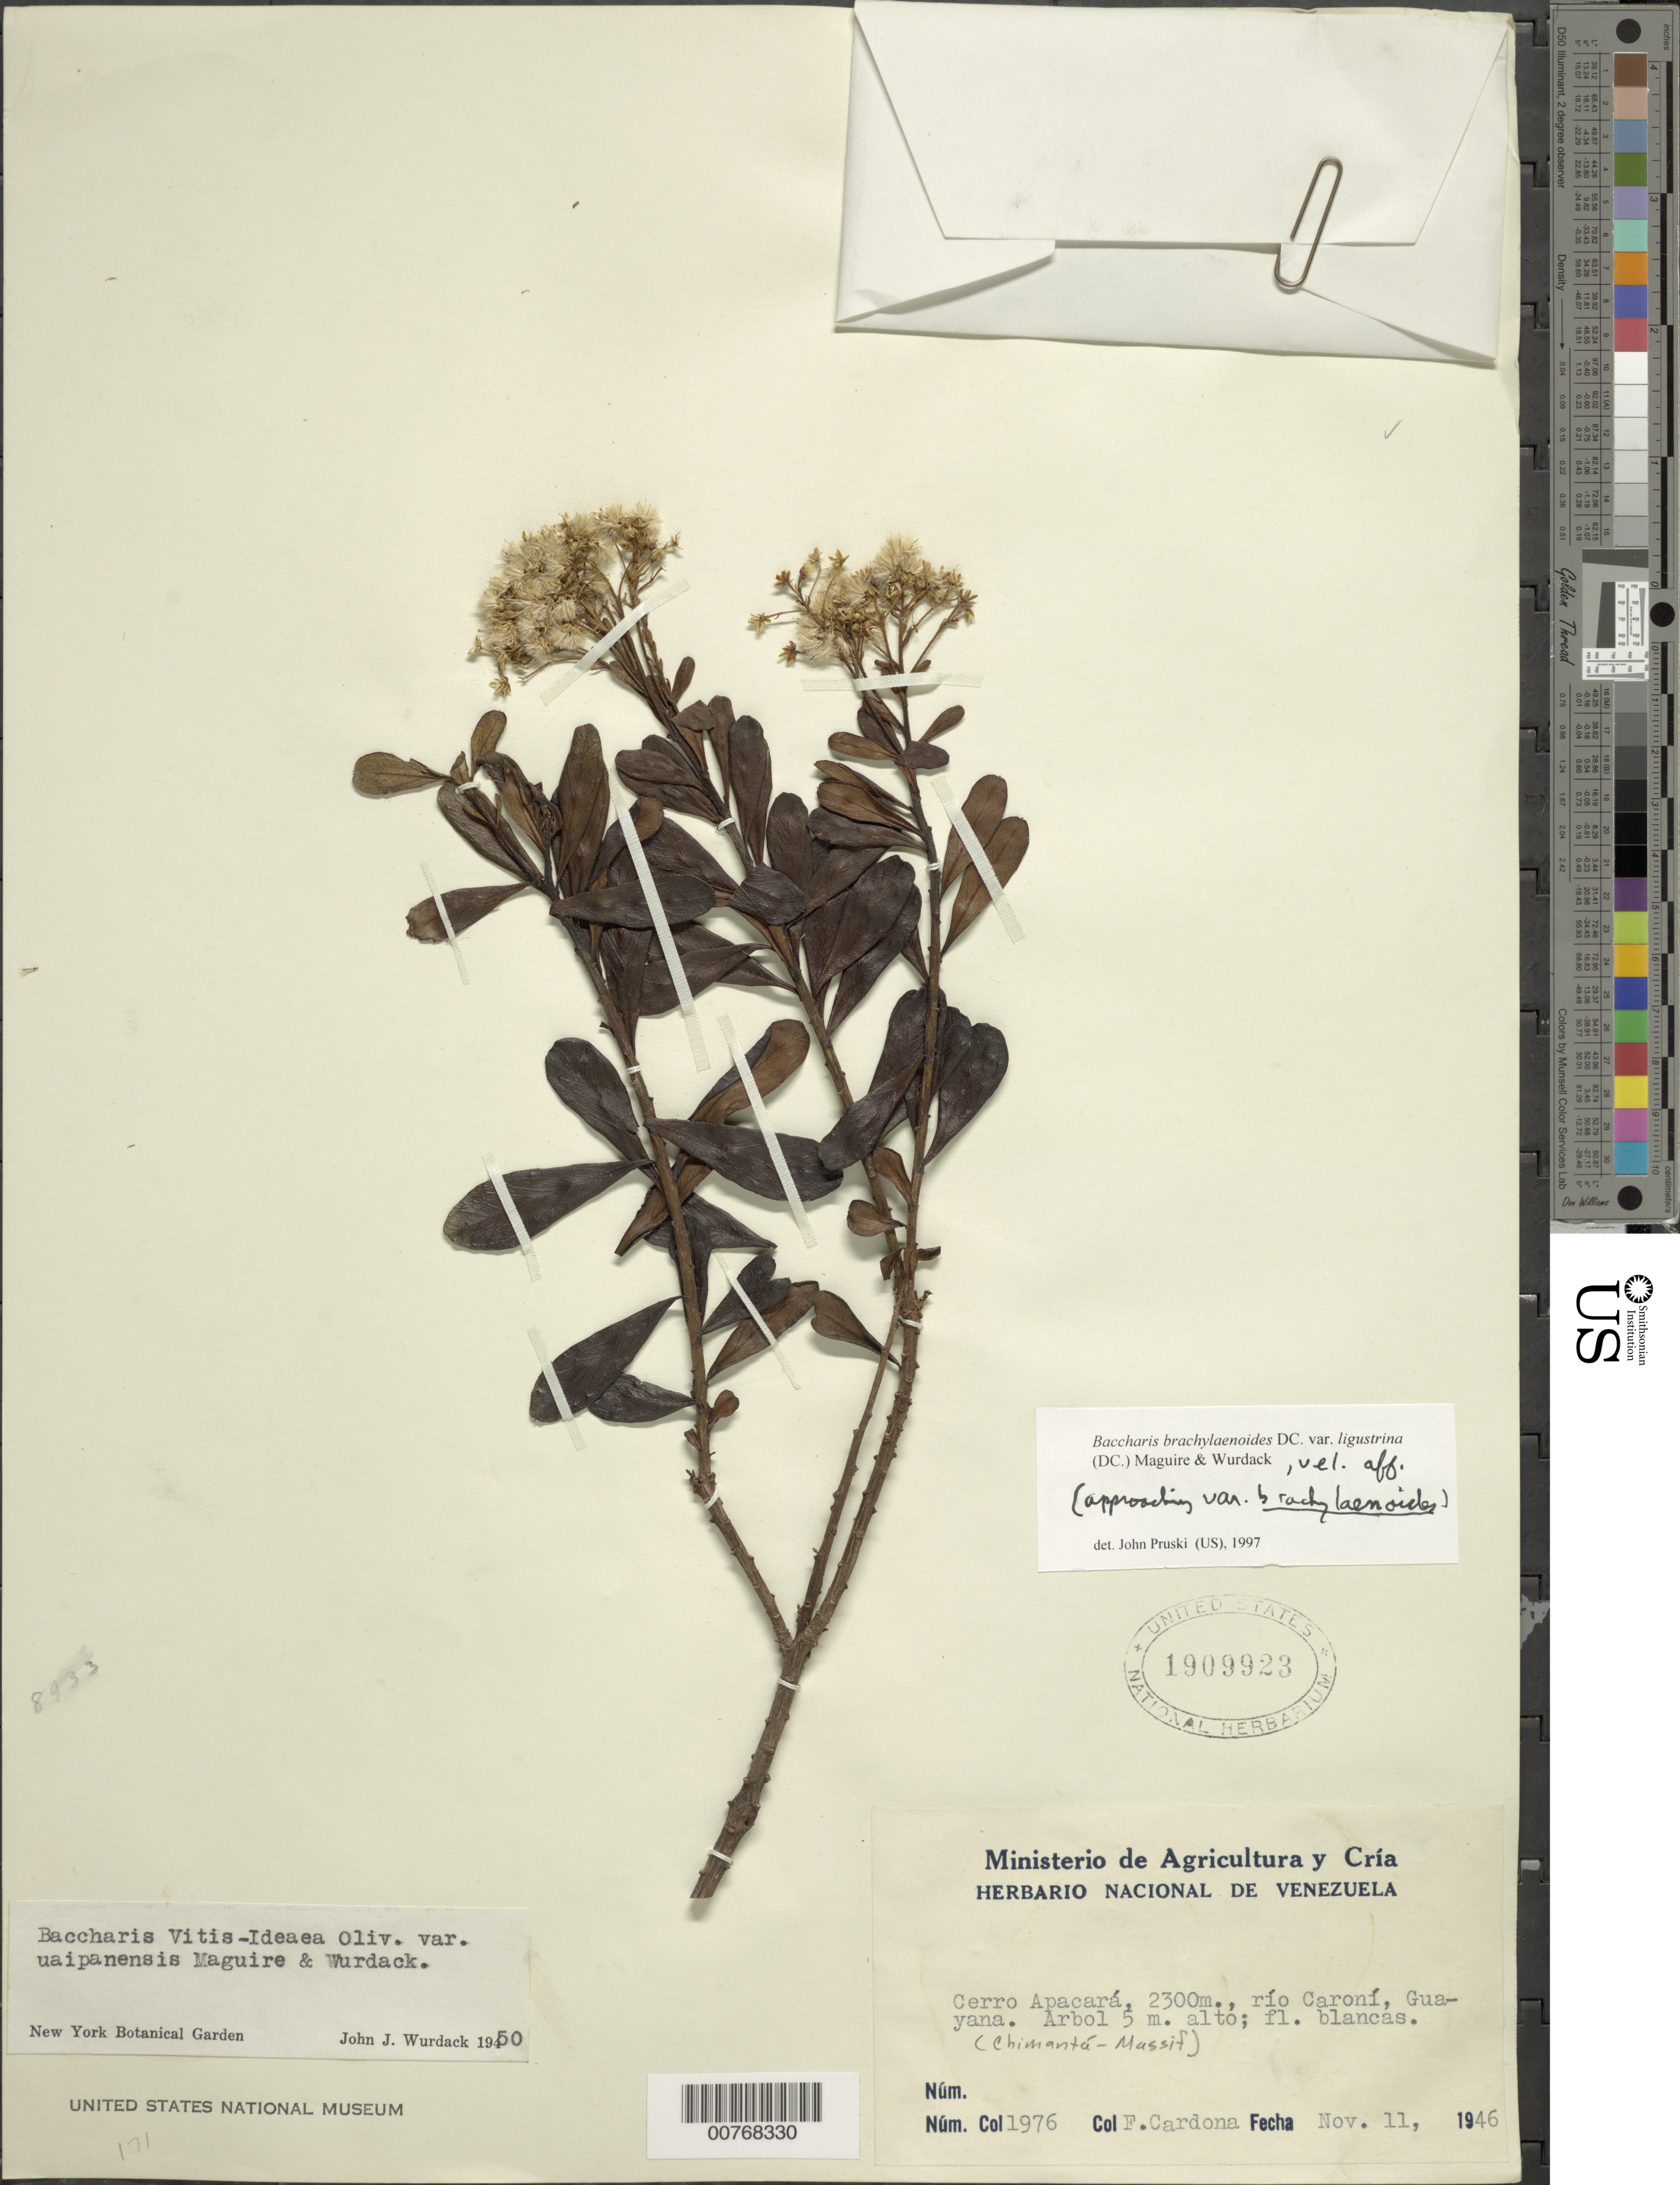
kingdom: Plantae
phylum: Tracheophyta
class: Magnoliopsida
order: Asterales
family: Asteraceae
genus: Baccharis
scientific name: Baccharis brachylaenoides var. ligustrina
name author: (DC.) Maguire & Wurdack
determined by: Pruski, J. F.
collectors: F. Cardona Puig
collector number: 1976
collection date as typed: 11-Nov-46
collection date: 1946-11-11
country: Venezuela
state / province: Bolívar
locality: Cerro Apacará, Río Caroní, Guayana, Chimantá Masssif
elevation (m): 2300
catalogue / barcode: US 1909923